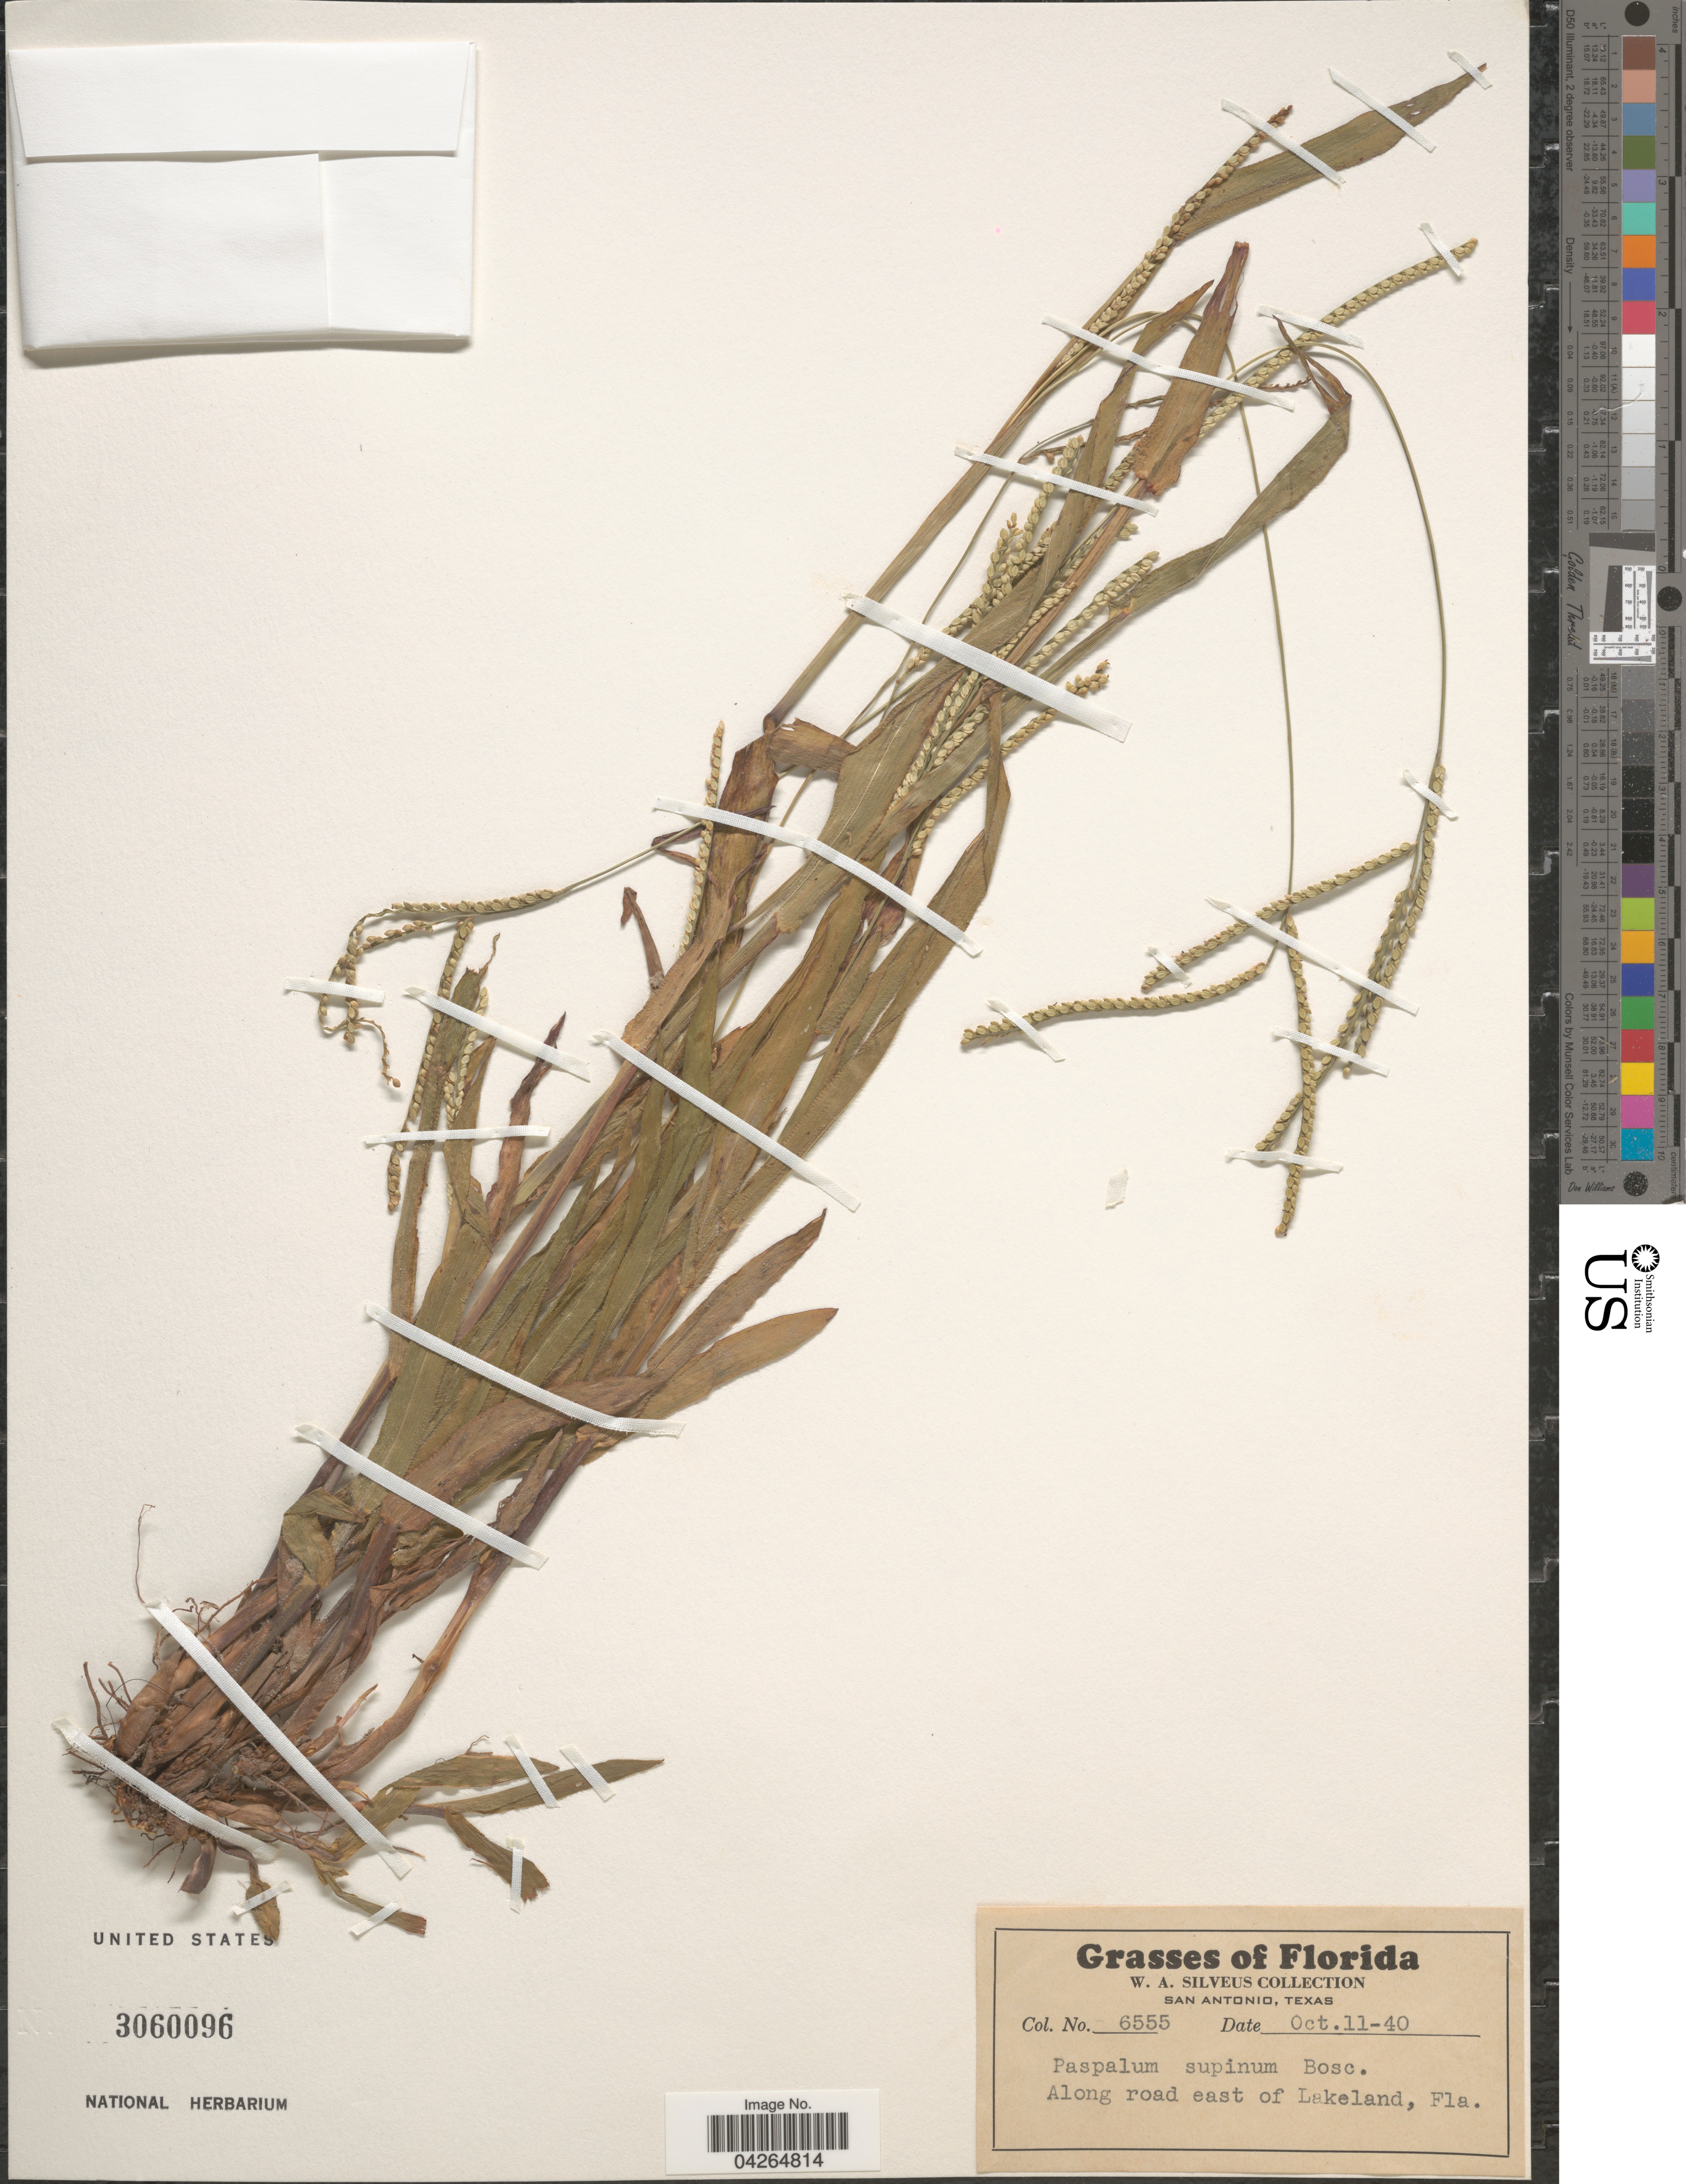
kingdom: Plantae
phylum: Tracheophyta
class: Liliopsida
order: Poales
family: Poaceae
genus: Paspalum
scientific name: Paspalum setaceum var. supinum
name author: (Bosc ex Poir.) Trin.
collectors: W. Silveus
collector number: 6555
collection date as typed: Transcribed d/m/y: 11/10/40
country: United States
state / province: Florida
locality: Along road east of Lakeland.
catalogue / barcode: US 3060096